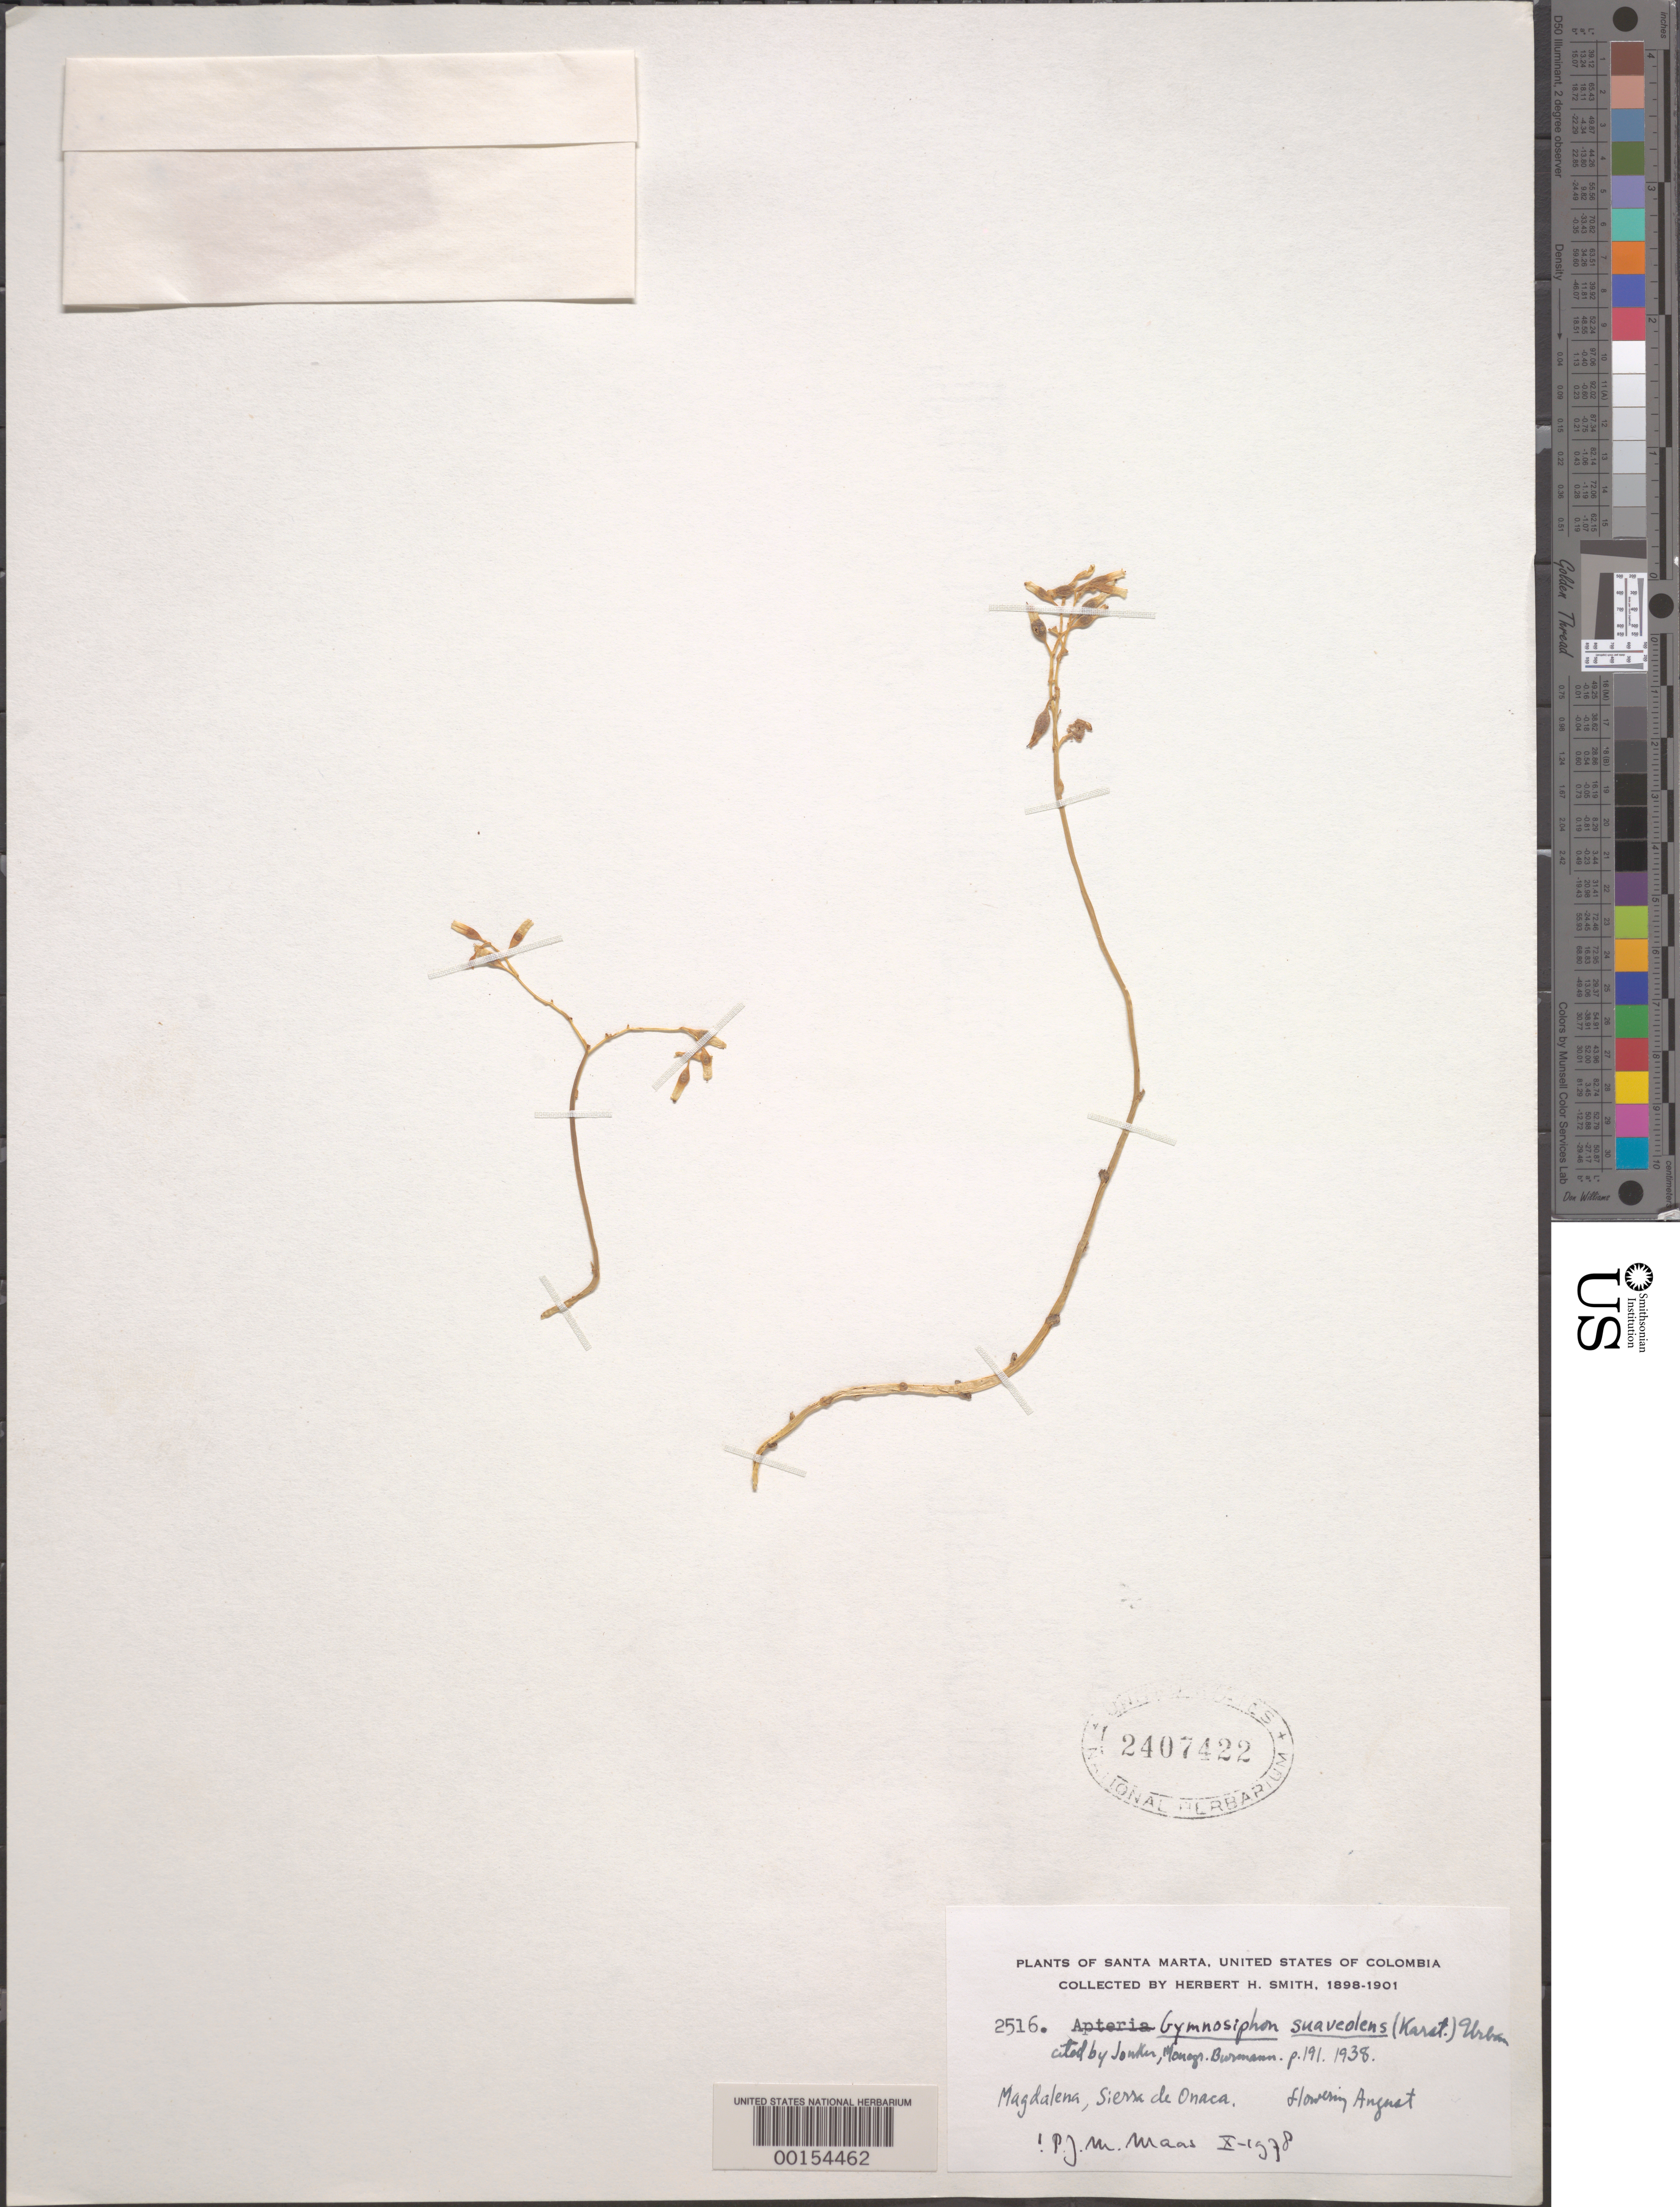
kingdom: Plantae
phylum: Tracheophyta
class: Liliopsida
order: Dioscoreales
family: Burmanniaceae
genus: Gymnosiphon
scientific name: Gymnosiphon suaveolens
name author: (H. Karst.) Urb.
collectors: Herbert H. Smith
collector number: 2516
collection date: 1898-08/1901-08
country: Colombia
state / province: Magdalena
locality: Santa Marta, United States of Colombia. Sierra de Onaca.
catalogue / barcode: US 2407422